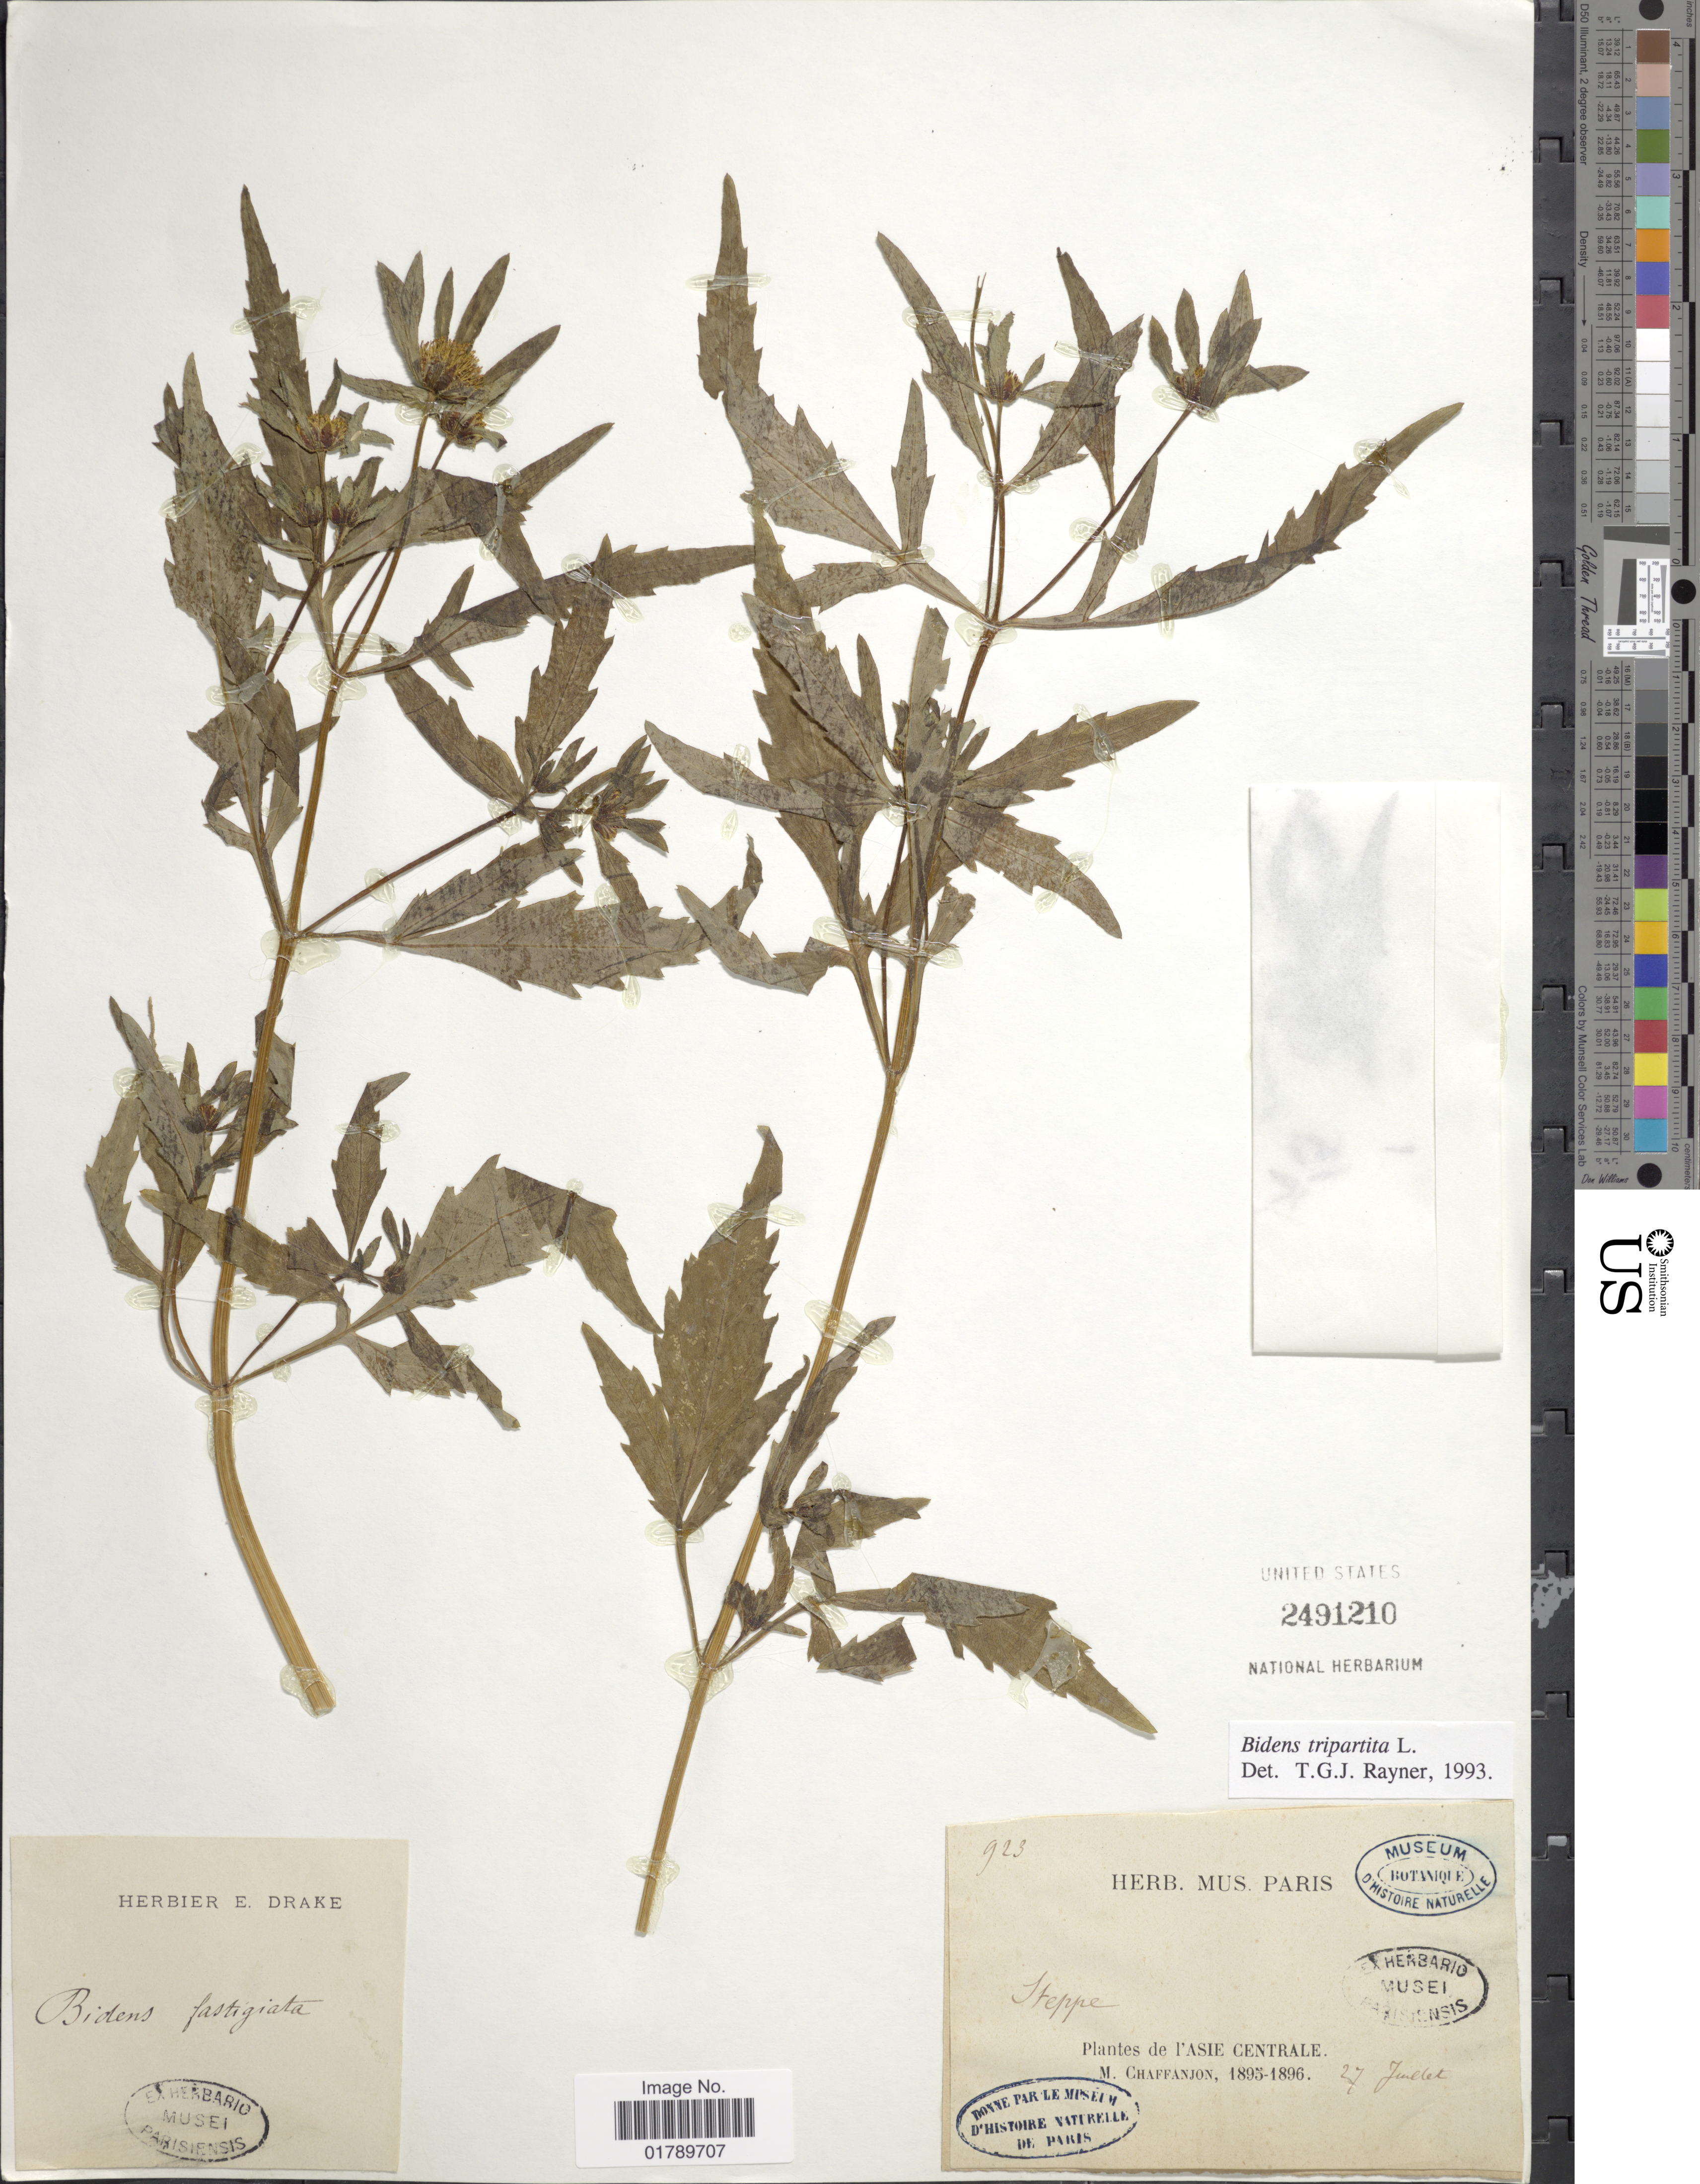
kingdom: Plantae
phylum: Tracheophyta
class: Magnoliopsida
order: Asterales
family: Asteraceae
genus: Bidens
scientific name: Bidens tripartita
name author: L.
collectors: M. Chaffanjon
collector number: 923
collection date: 1895-07-27/1896-07-27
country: China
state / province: Xinjiang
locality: L'Asie Centrale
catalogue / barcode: US 2491210